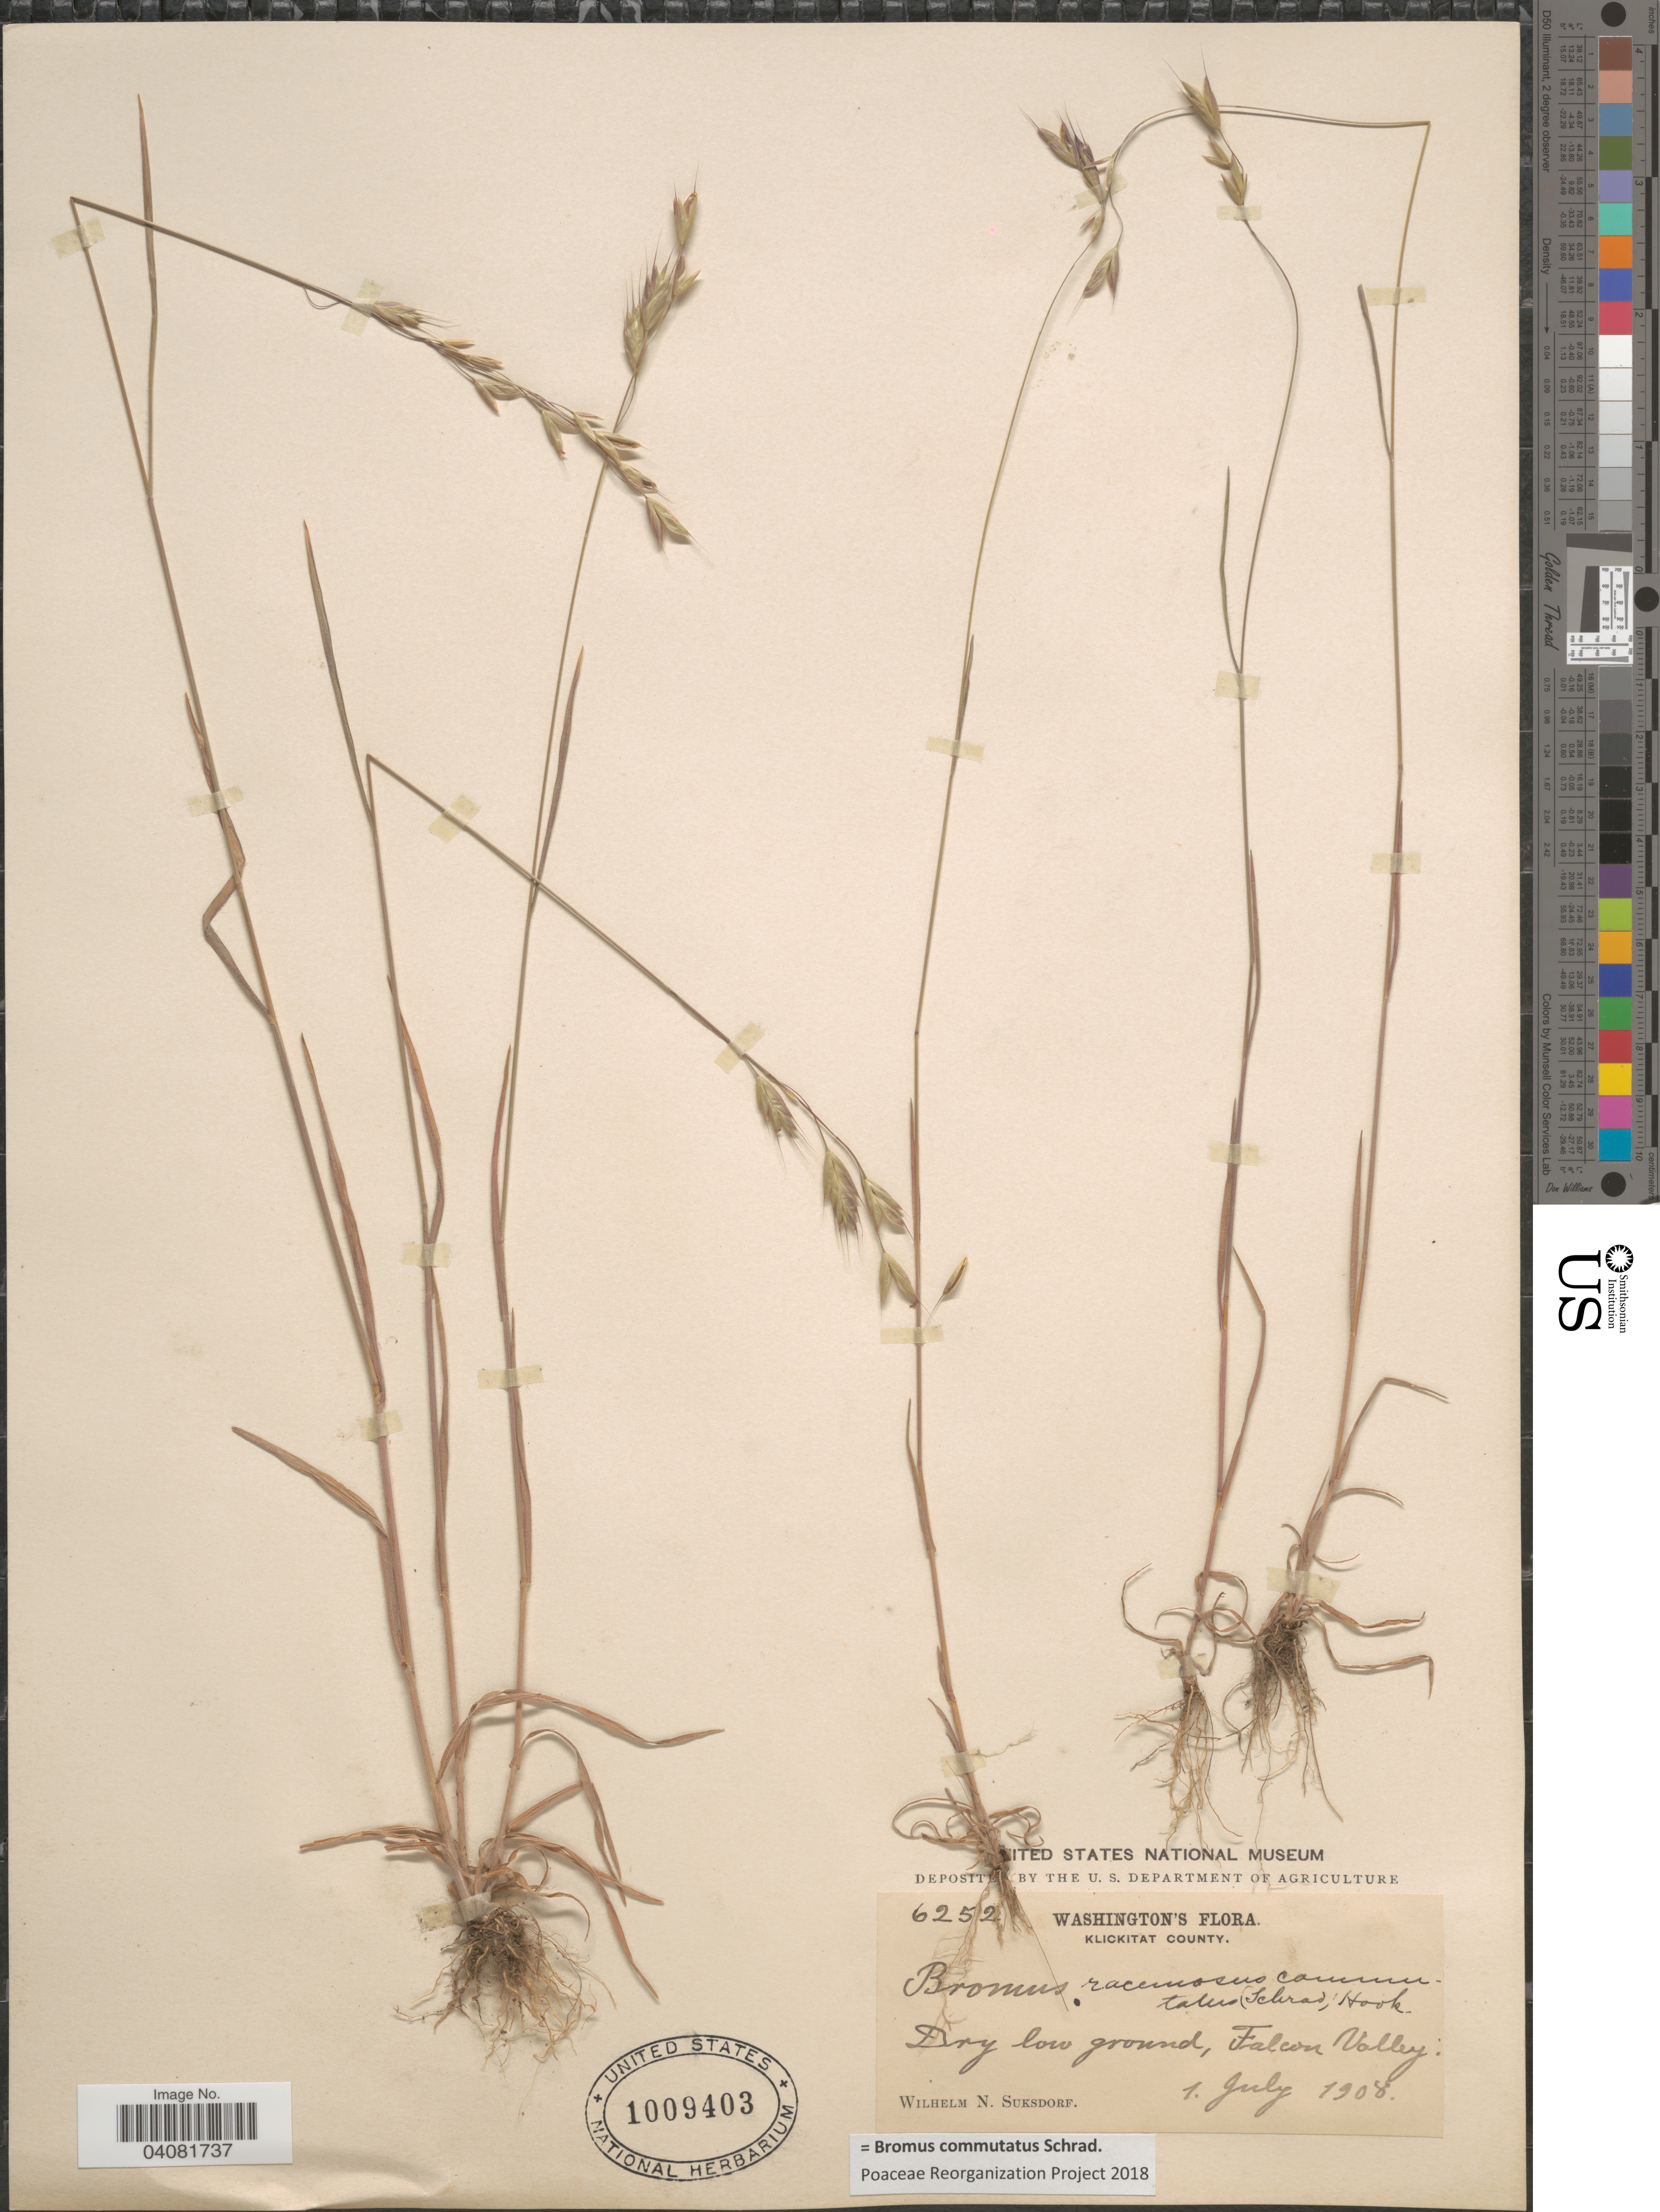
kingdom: Plantae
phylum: Tracheophyta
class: Liliopsida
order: Poales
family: Poaceae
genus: Bromus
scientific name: Bromus commutatus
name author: Schrad.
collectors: W. N. Suksdorf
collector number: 6252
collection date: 1908-07-01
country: United States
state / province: Washington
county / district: Klickitat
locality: Klickitat County. Dry low ground, Falcon Valley.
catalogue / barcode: US 1009403